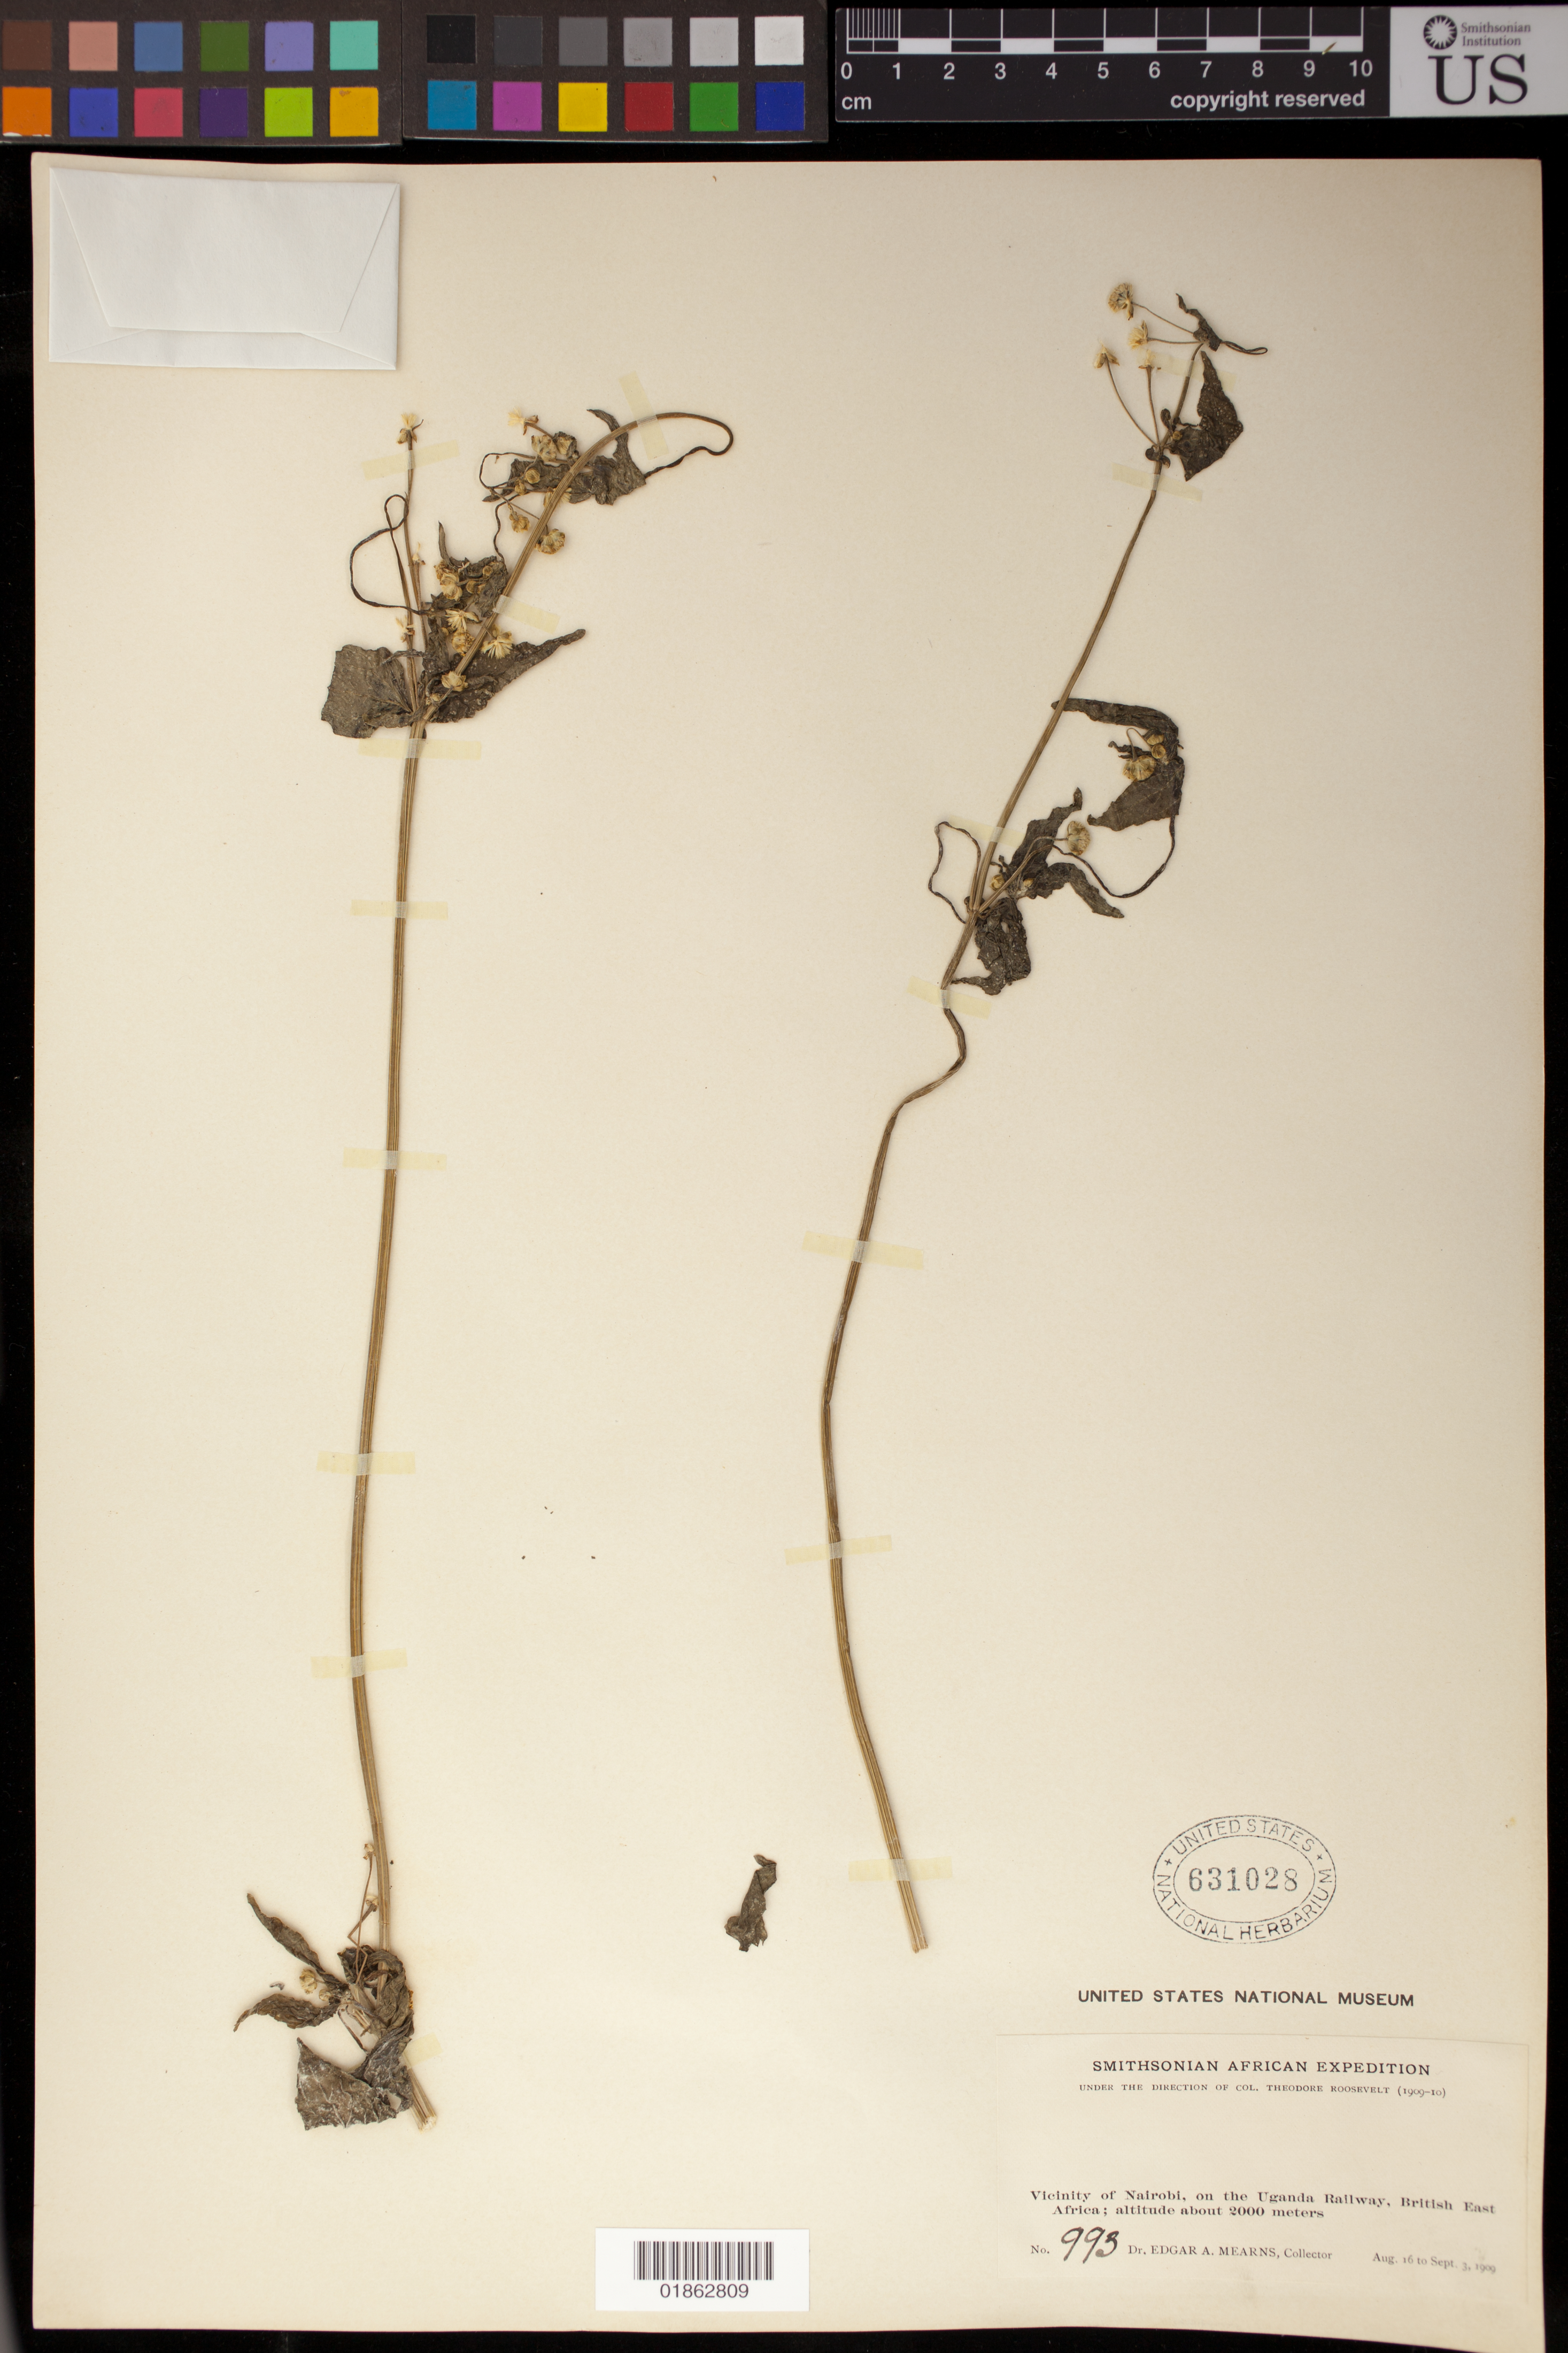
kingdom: Plantae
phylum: Tracheophyta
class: Magnoliopsida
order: Asterales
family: Asteraceae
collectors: E. A. Mearns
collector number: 993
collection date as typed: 16 Aug 1909 to 03 Sep 1909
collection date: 1909-08-16/1909-09-03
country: Kenya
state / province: Nairobi Area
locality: Vicinity of Nairobi, on the Uganda Railway, British East Africa.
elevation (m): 2000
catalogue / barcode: US 631028